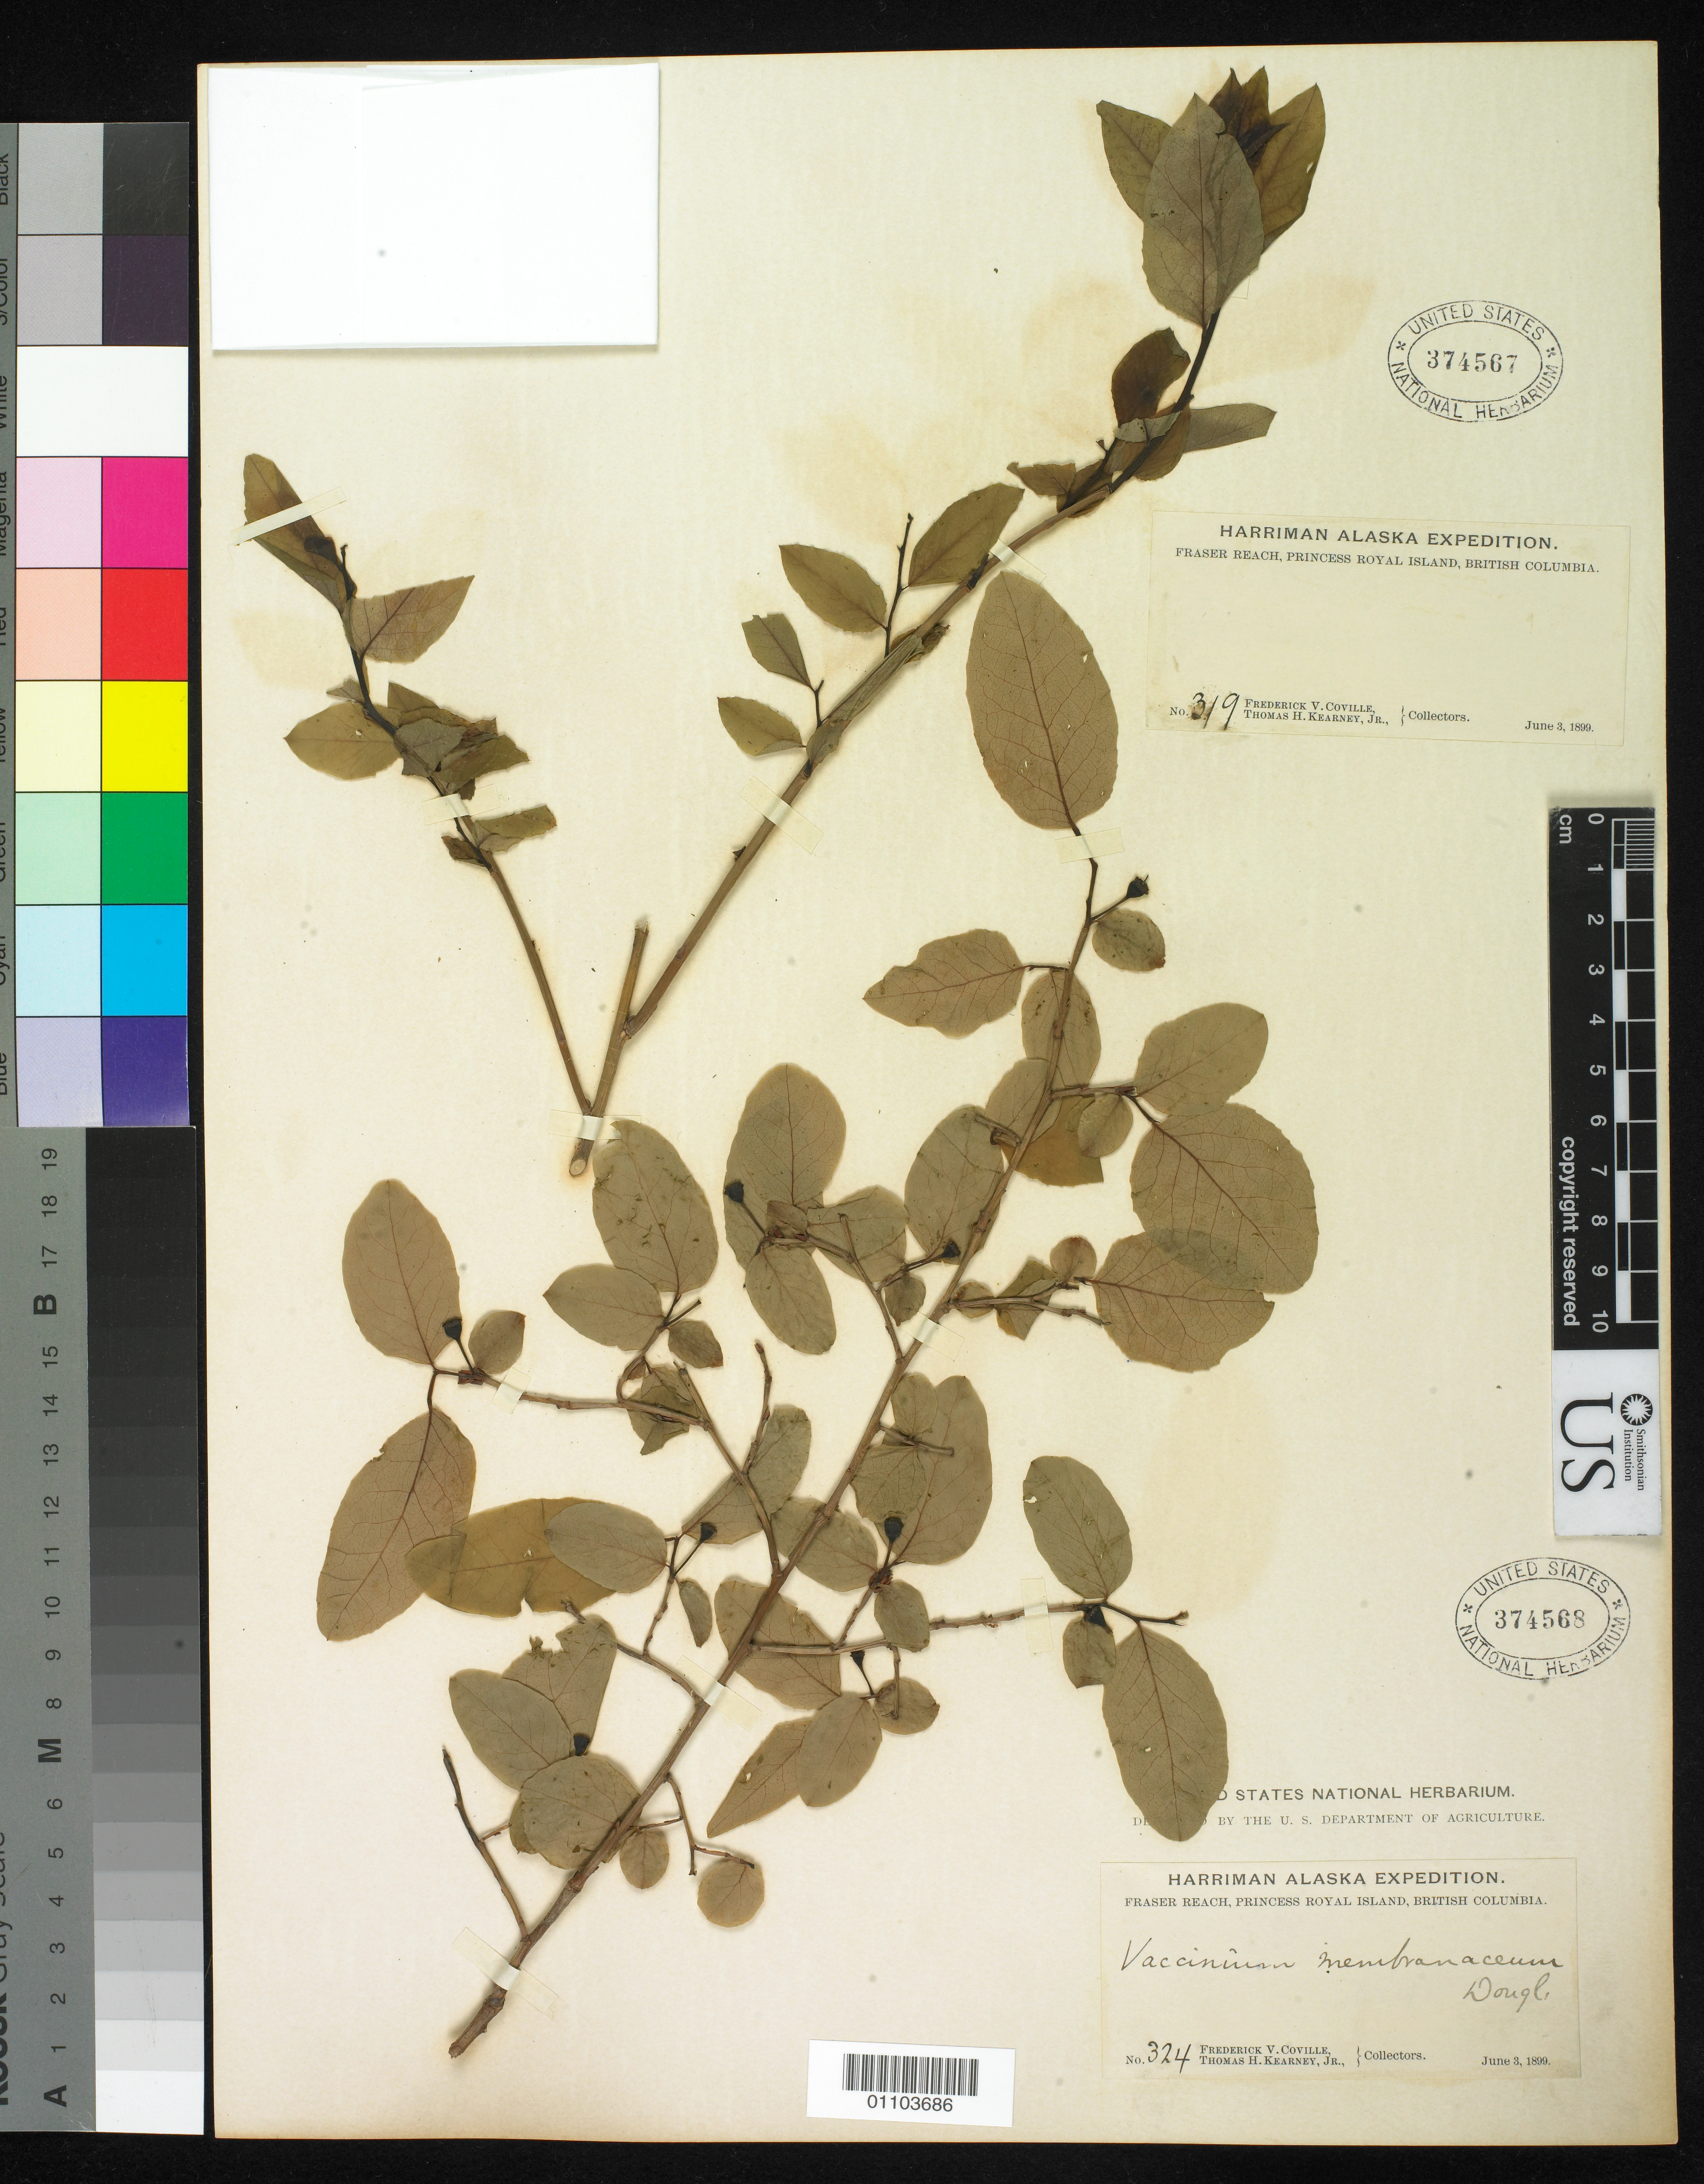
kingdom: Plantae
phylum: Tracheophyta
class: Magnoliopsida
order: Ericales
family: Ericaceae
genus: Vaccinium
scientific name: Vaccinium membranaceum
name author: Douglas ex Torr.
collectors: F. V. Coville & T. H. Kearney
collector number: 324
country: Canada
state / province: British Columbia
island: Princess Royal Island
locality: Fraser Reach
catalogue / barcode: US 374568-2